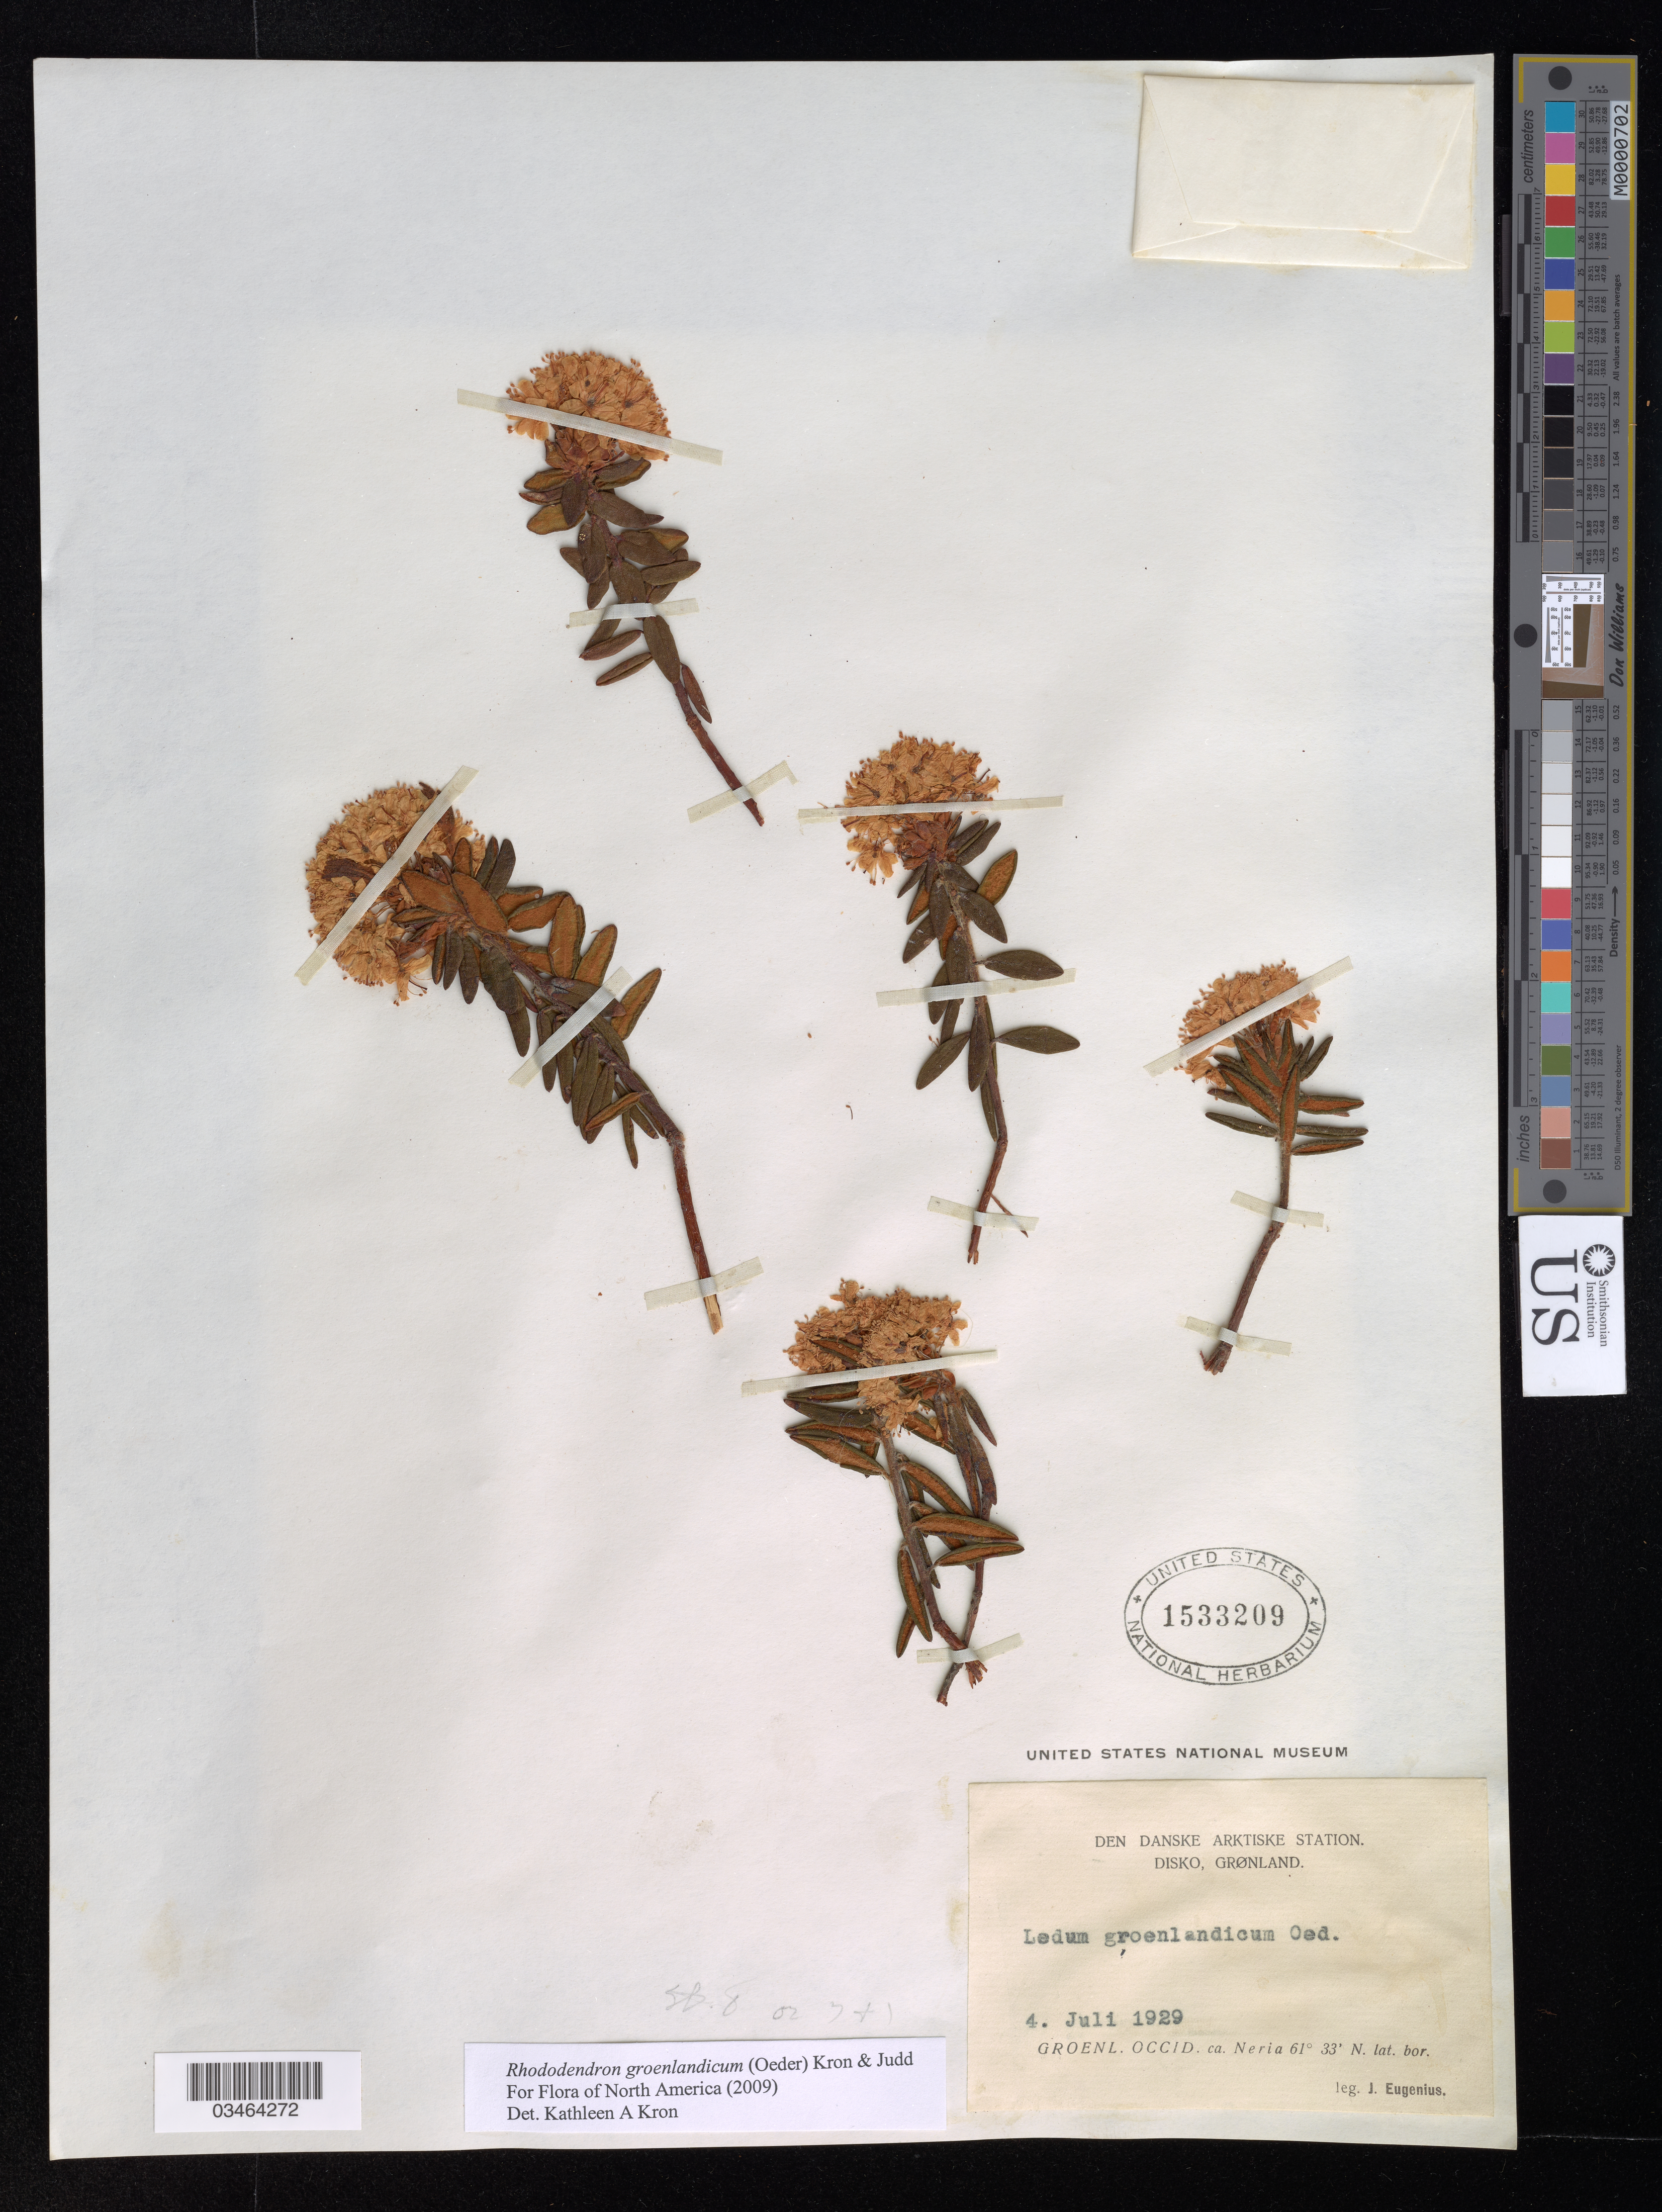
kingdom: Plantae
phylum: Tracheophyta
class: Magnoliopsida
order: Ericales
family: Ericaceae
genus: Rhododendron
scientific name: Rhododendron groenlandicum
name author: (Oeder) Kron & Judd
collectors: J. Eugenius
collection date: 1929-07-04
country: Greenland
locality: Groenl. Occid. ca. Neria. lat. bor.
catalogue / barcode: US 1533209